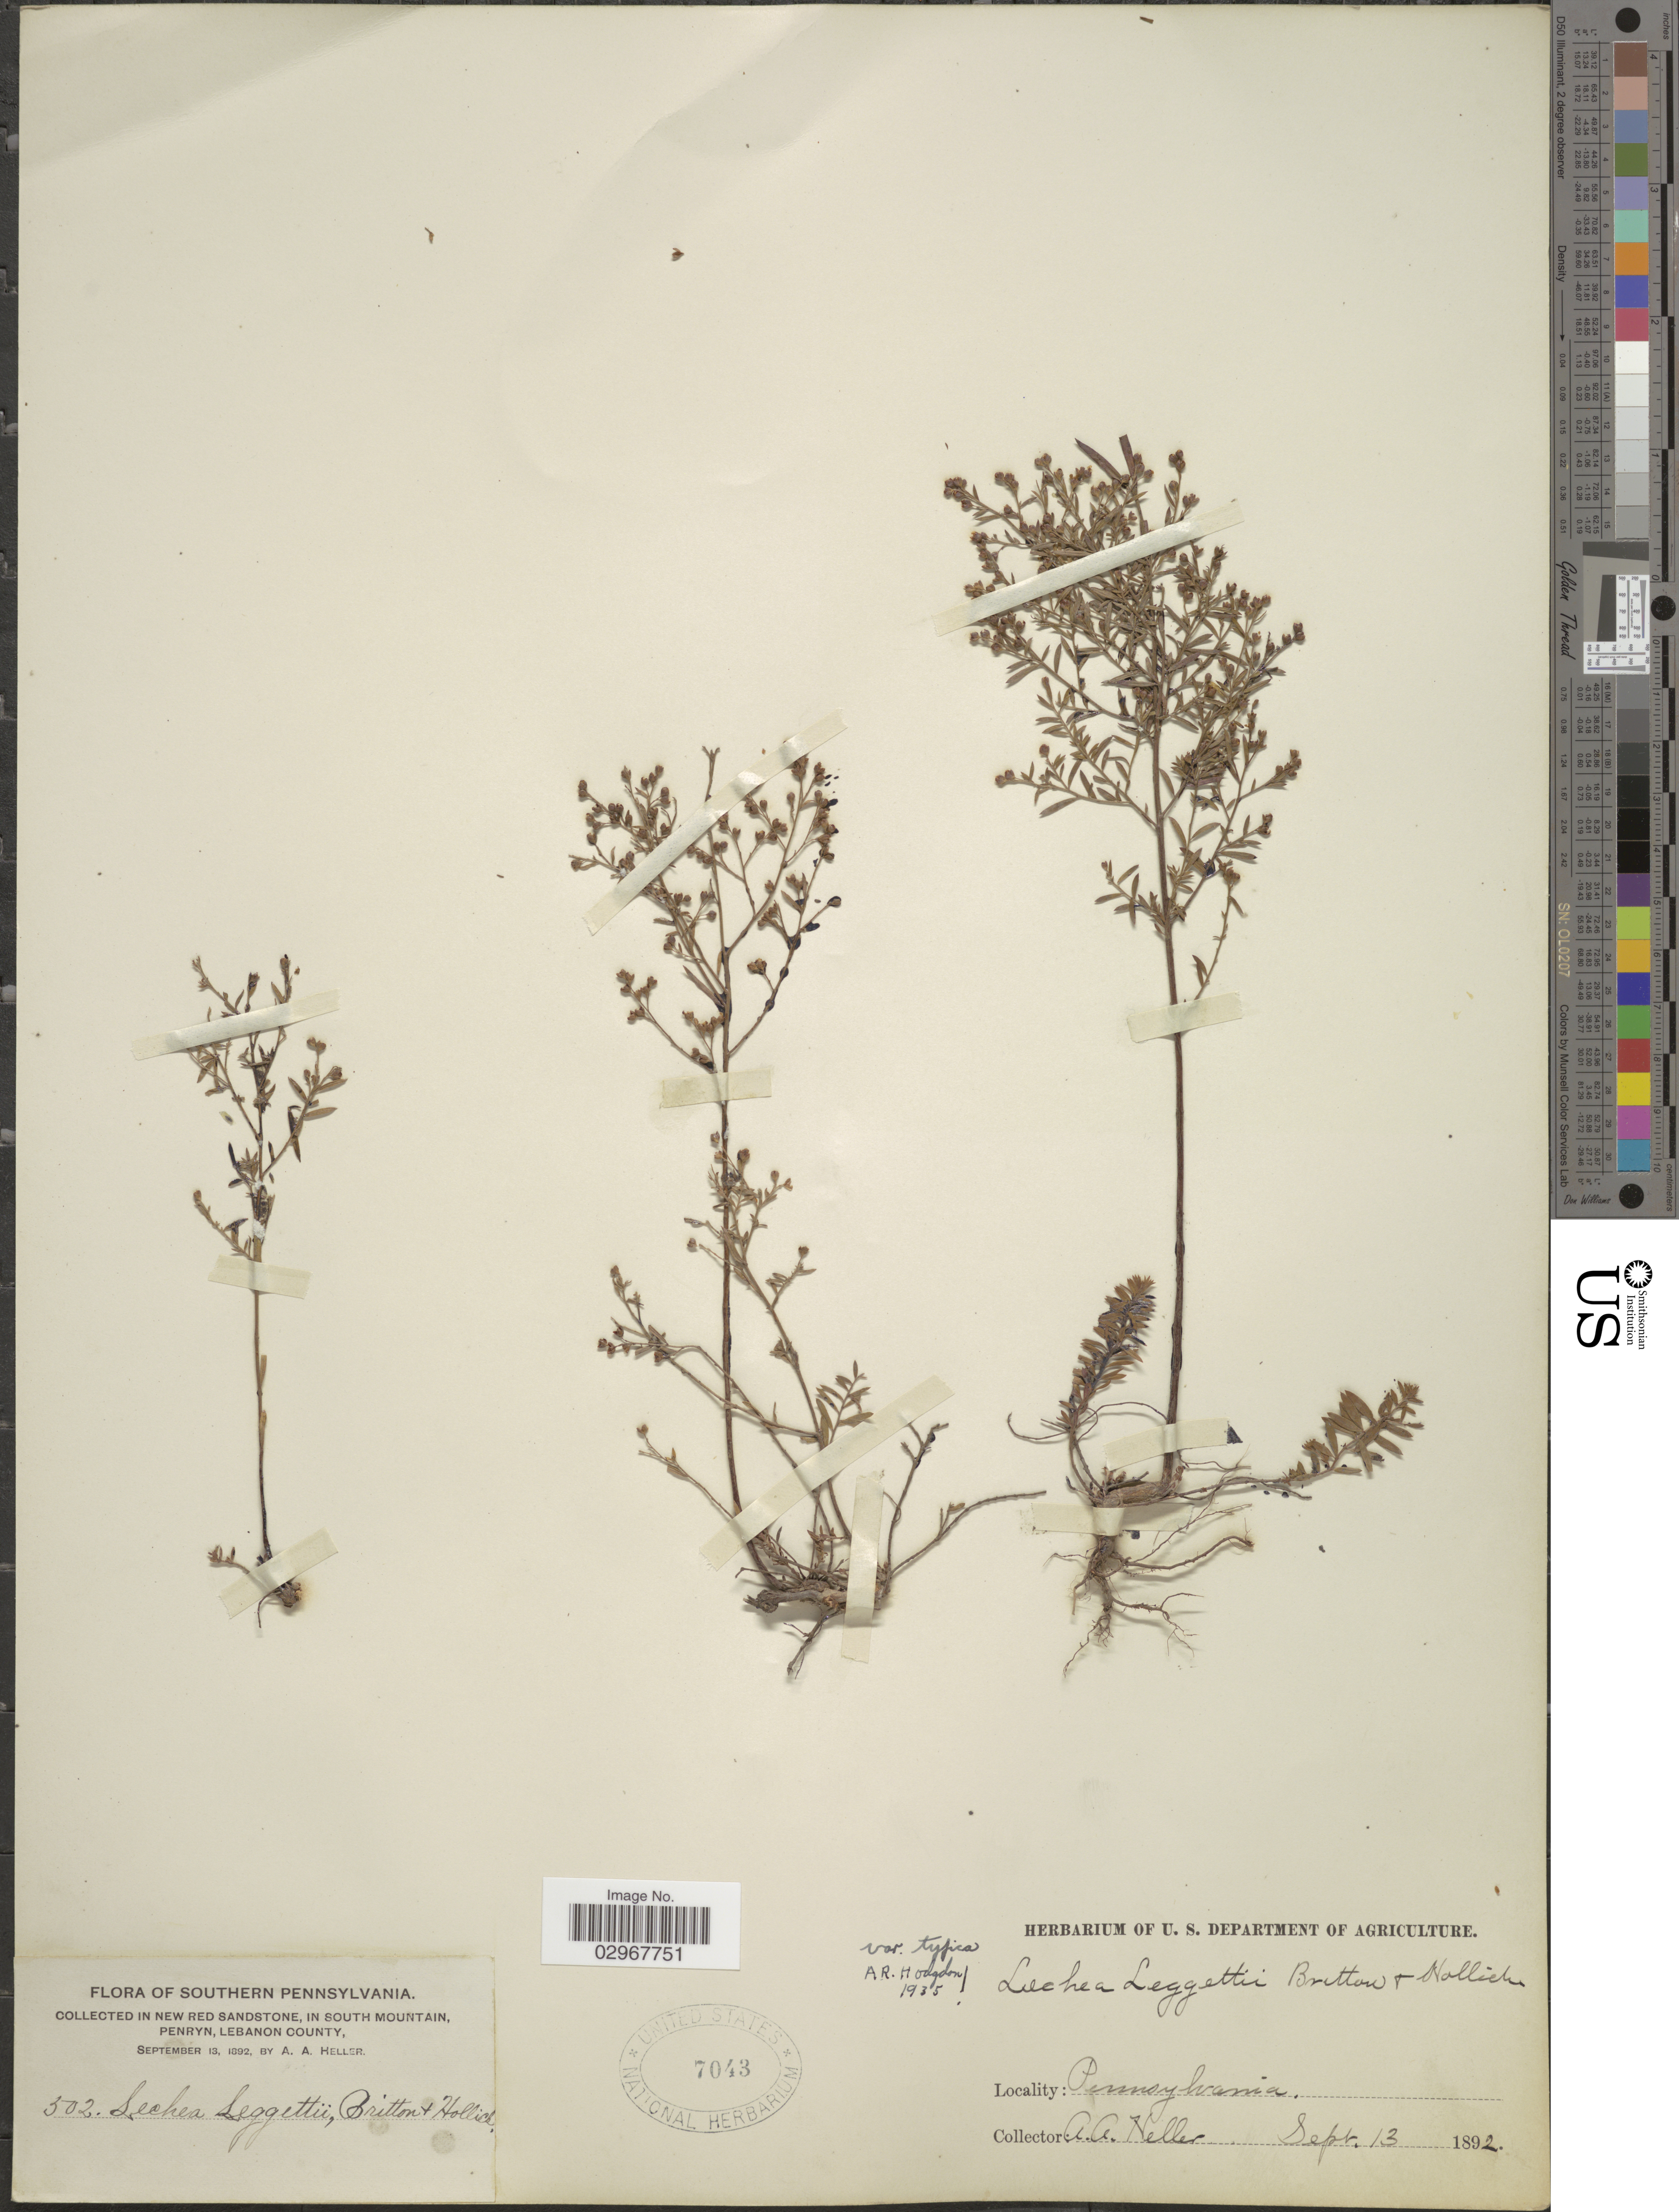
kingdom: Plantae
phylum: Tracheophyta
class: Magnoliopsida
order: Malvales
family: Cistaceae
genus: Lechea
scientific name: Lechea leggettii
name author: Britton & Hollick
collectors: A. A. Heller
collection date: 1892-09-13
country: United States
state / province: Pennsylvania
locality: Southern Pennsylvania. In new sandstone, in South Mountain, Penryn, Lebanon County.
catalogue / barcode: US 7043